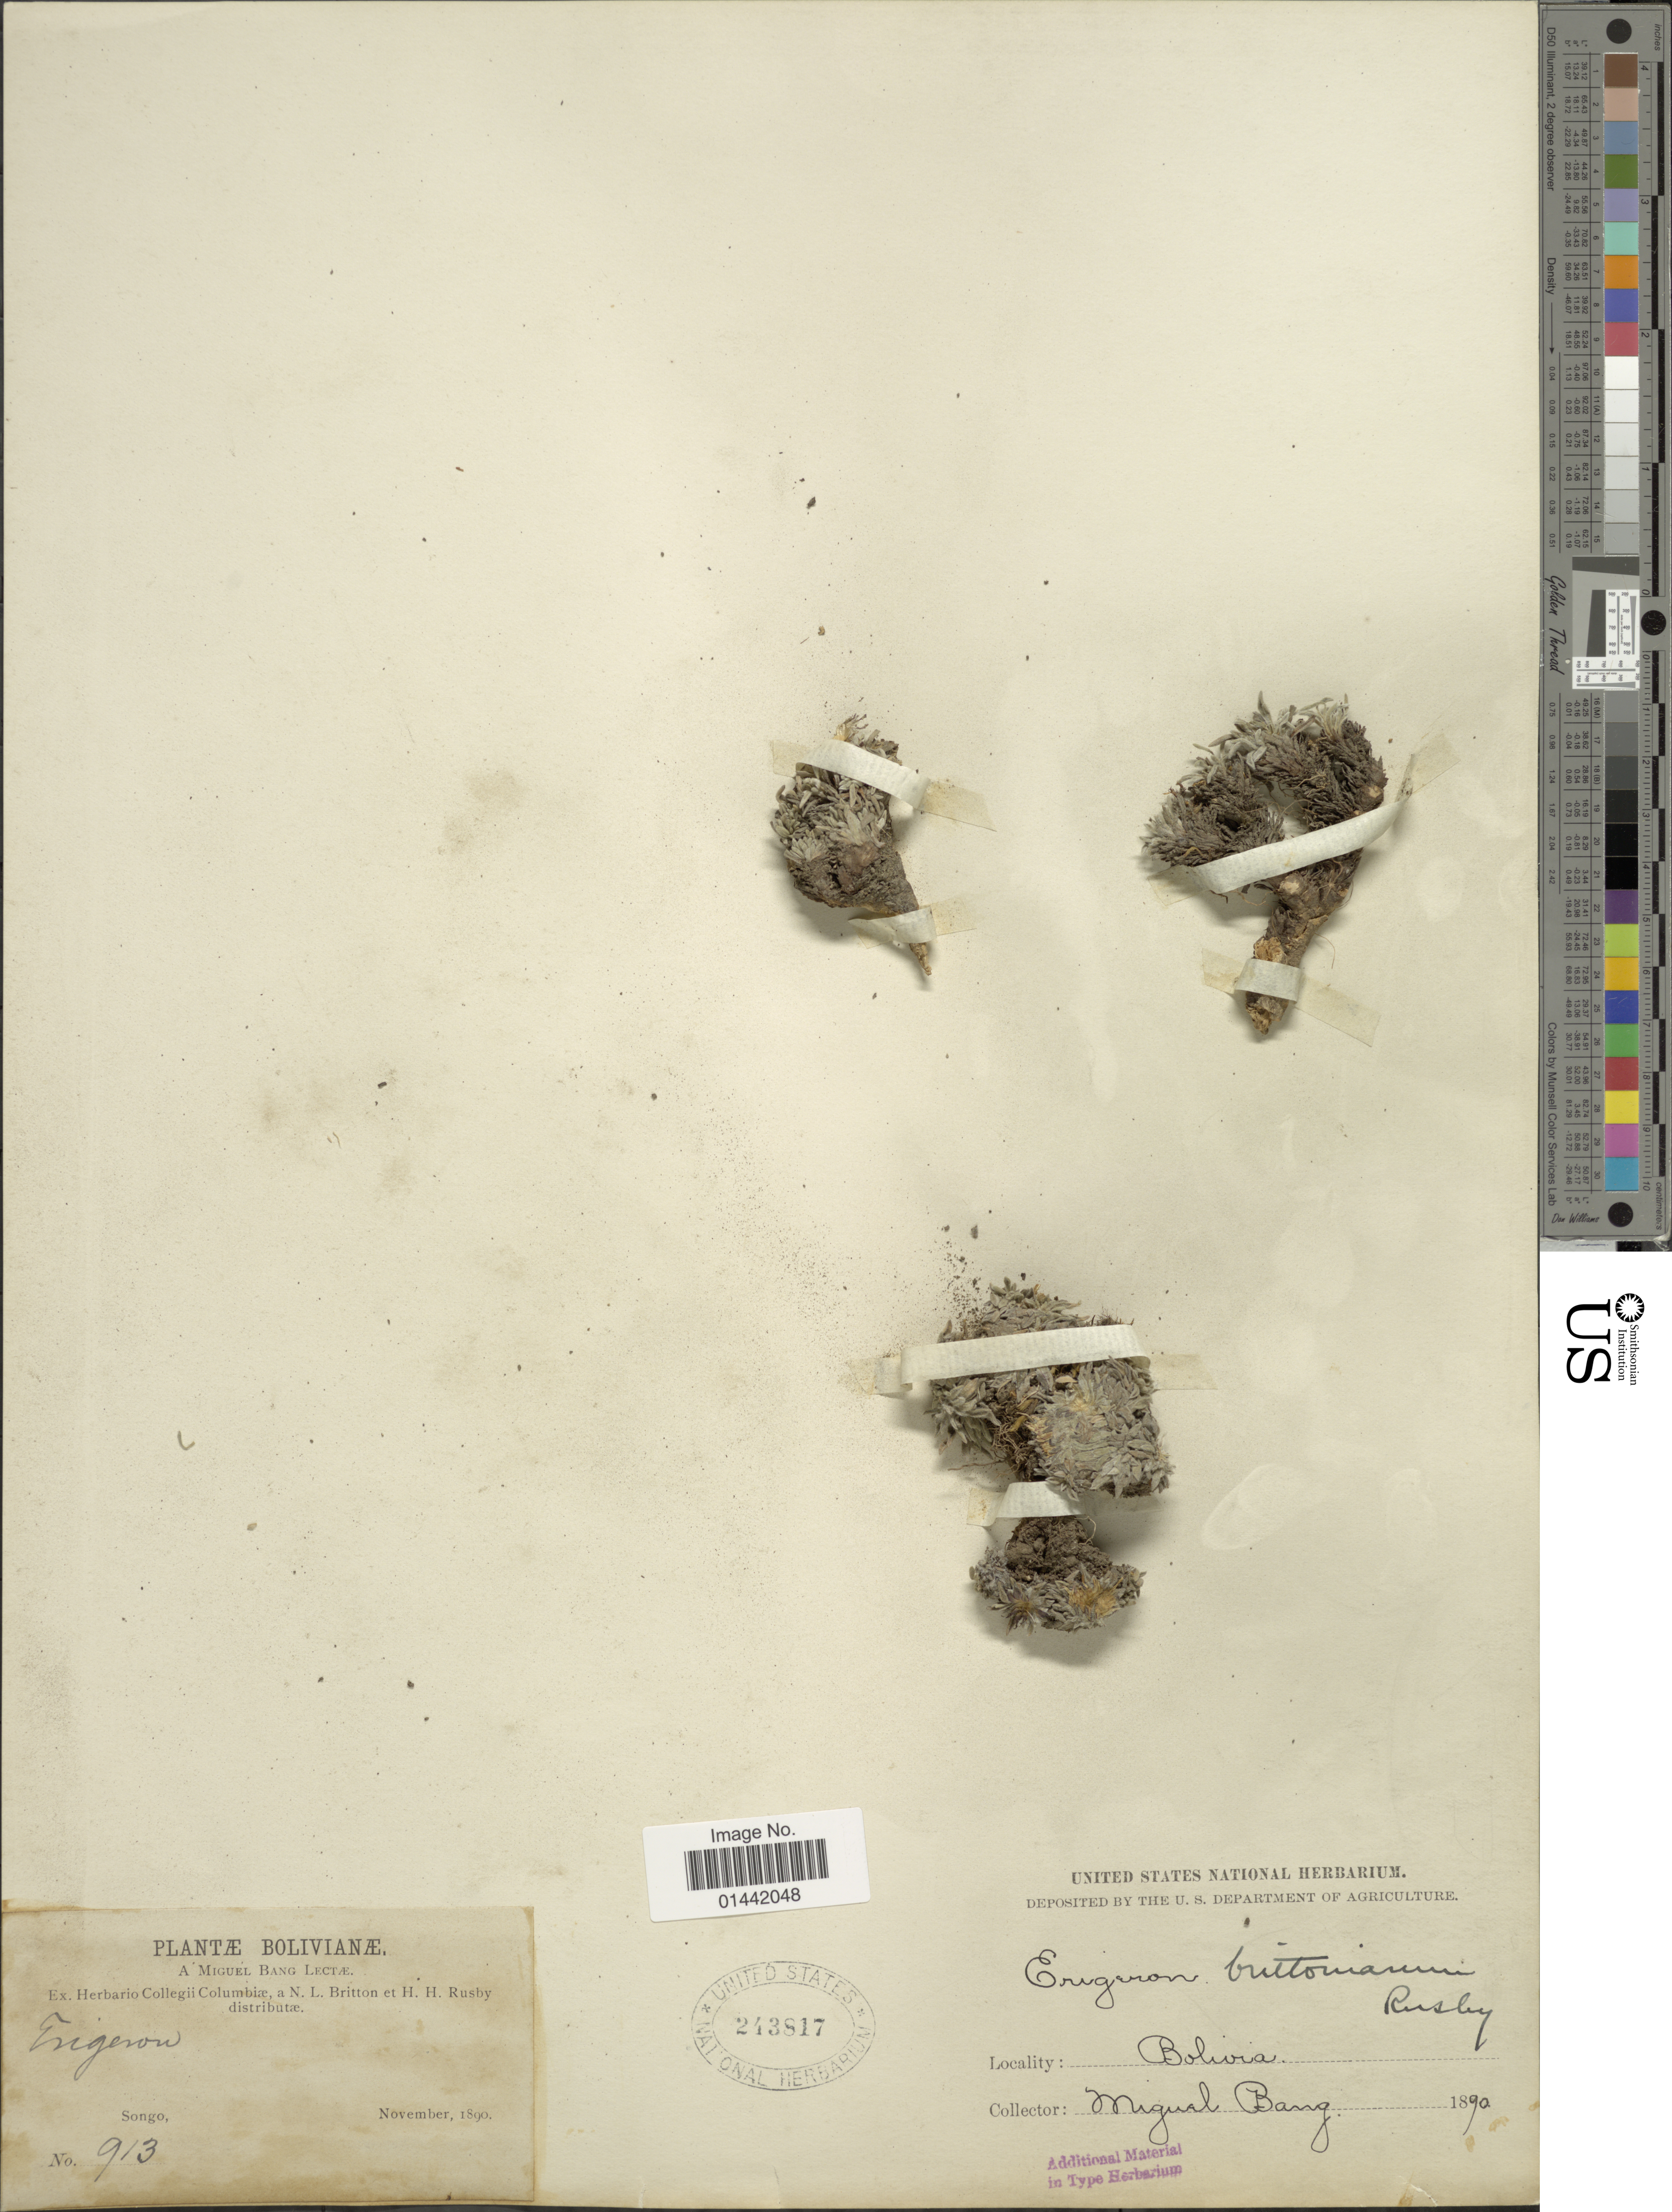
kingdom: Plantae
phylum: Tracheophyta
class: Magnoliopsida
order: Asterales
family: Asteraceae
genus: Erigeron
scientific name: Erigeron brittonianum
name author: Rusby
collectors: M. Bang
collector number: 913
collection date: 1890-11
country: Bolivia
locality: Songo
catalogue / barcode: US 243817